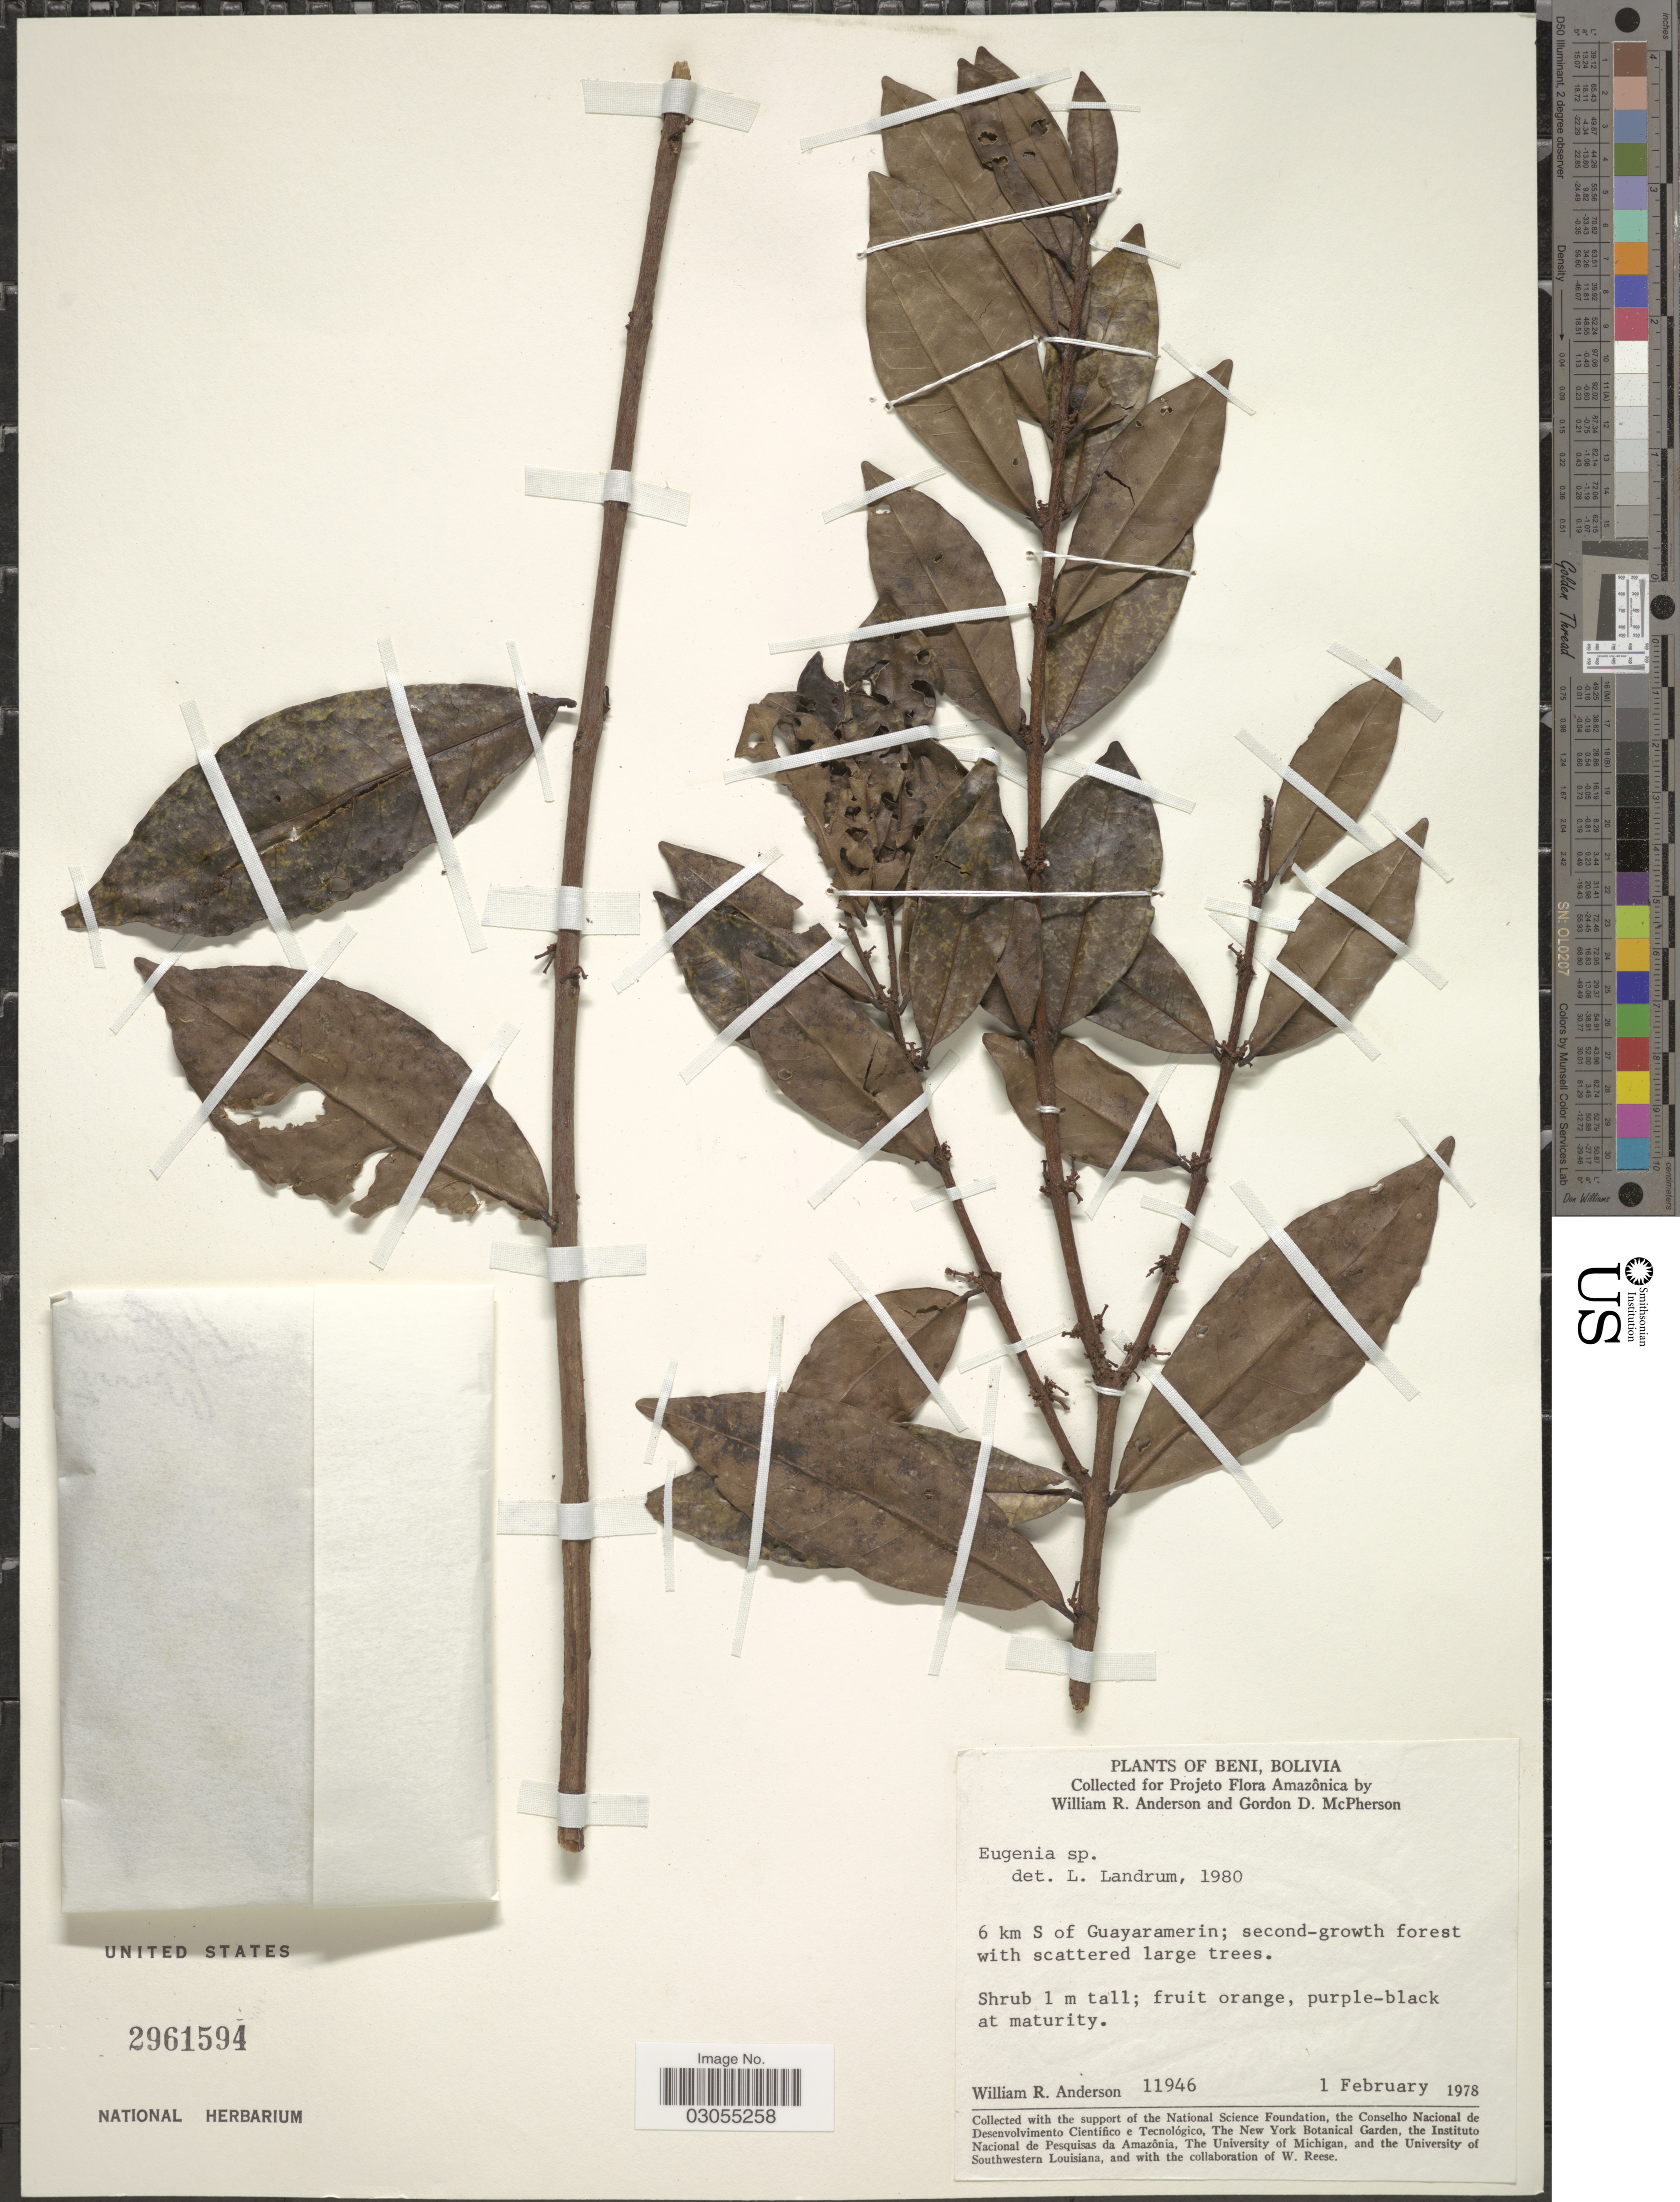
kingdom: Plantae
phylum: Tracheophyta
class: Magnoliopsida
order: Myrtales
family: Myrtaceae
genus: Eugenia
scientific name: Eugenia sp.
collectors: W. R. Anderson & G. D. McPherson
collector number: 11946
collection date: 1978-02-01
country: Bolivia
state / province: Beni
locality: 6 km S of Guayaramerin.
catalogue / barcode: US 2961594